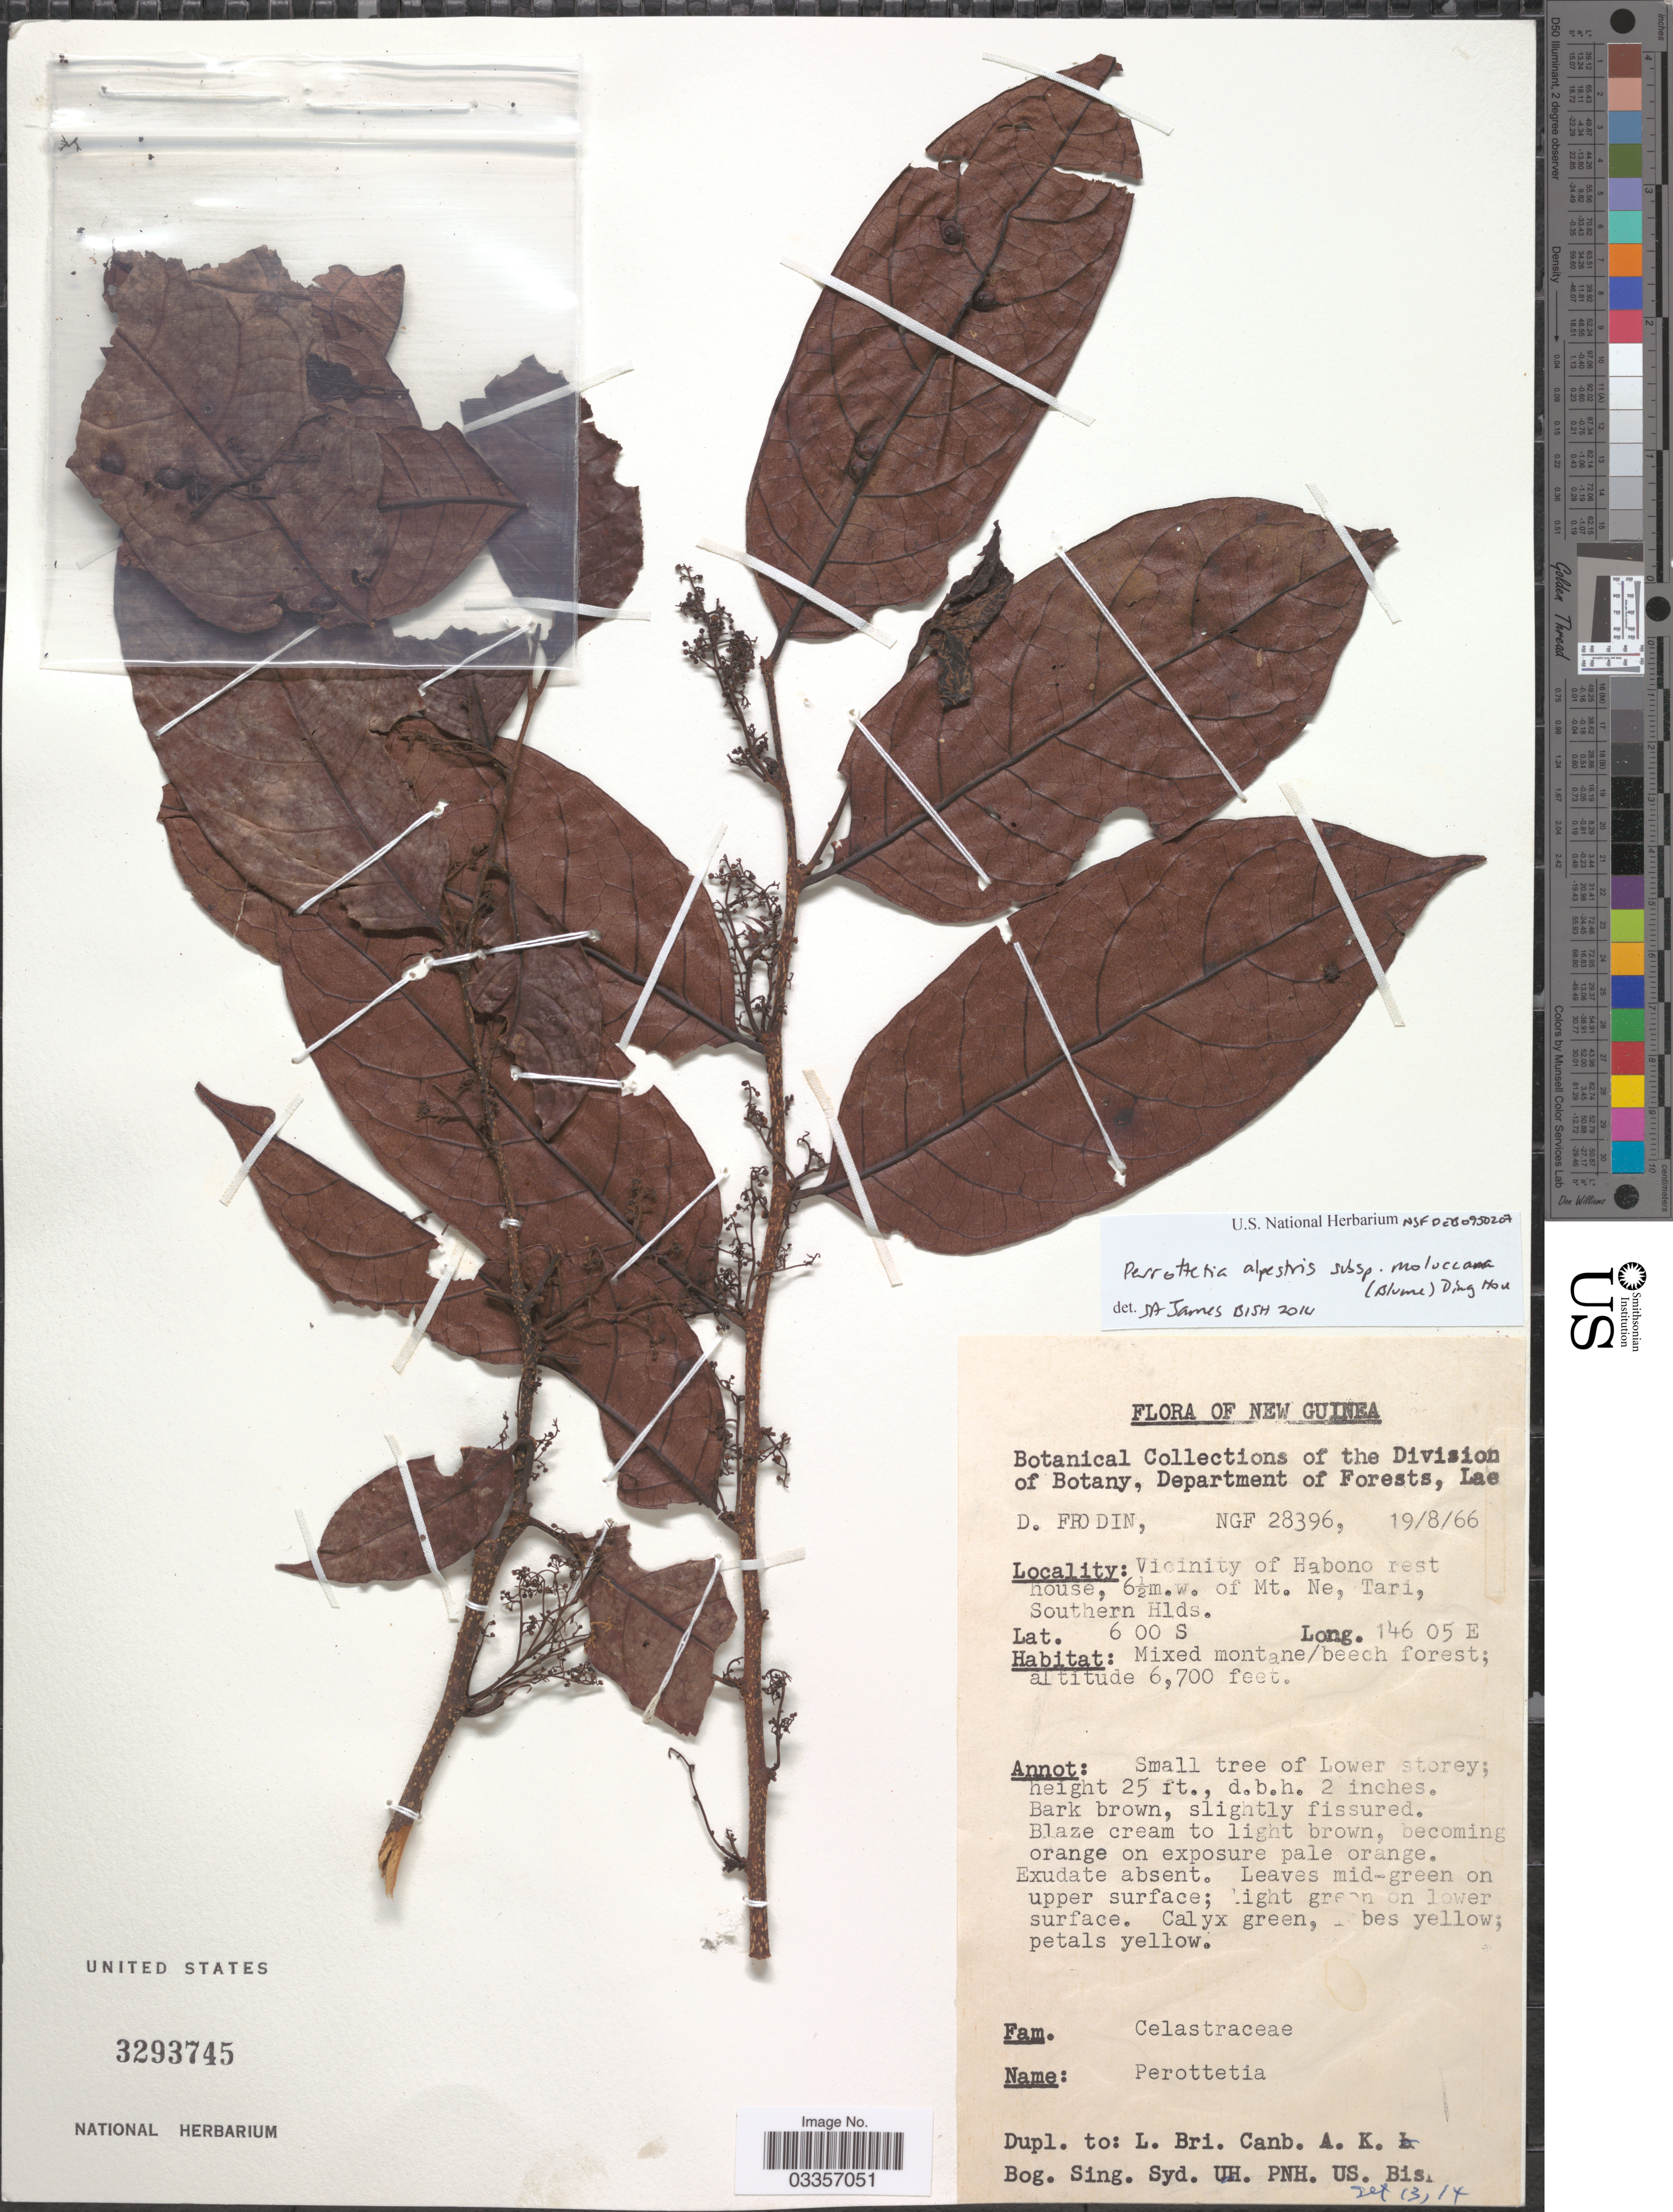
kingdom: Plantae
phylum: Tracheophyta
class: Magnoliopsida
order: Huerteales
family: Dipentodontaceae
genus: Perrottetia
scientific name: Perrottetia alpestris subsp. moluccana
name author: (Blume) Ding Hou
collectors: D. G. Frodin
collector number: NGF28396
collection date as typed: Transcribed d/m/y: 19/8/66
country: Papua New Guinea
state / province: Southern Highlands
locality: New Guinea, Vicinity of Habono resthouse, 6½. w. of Mt. Ne, Tari, Southern Hlds.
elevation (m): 2042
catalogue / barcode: US 3293745